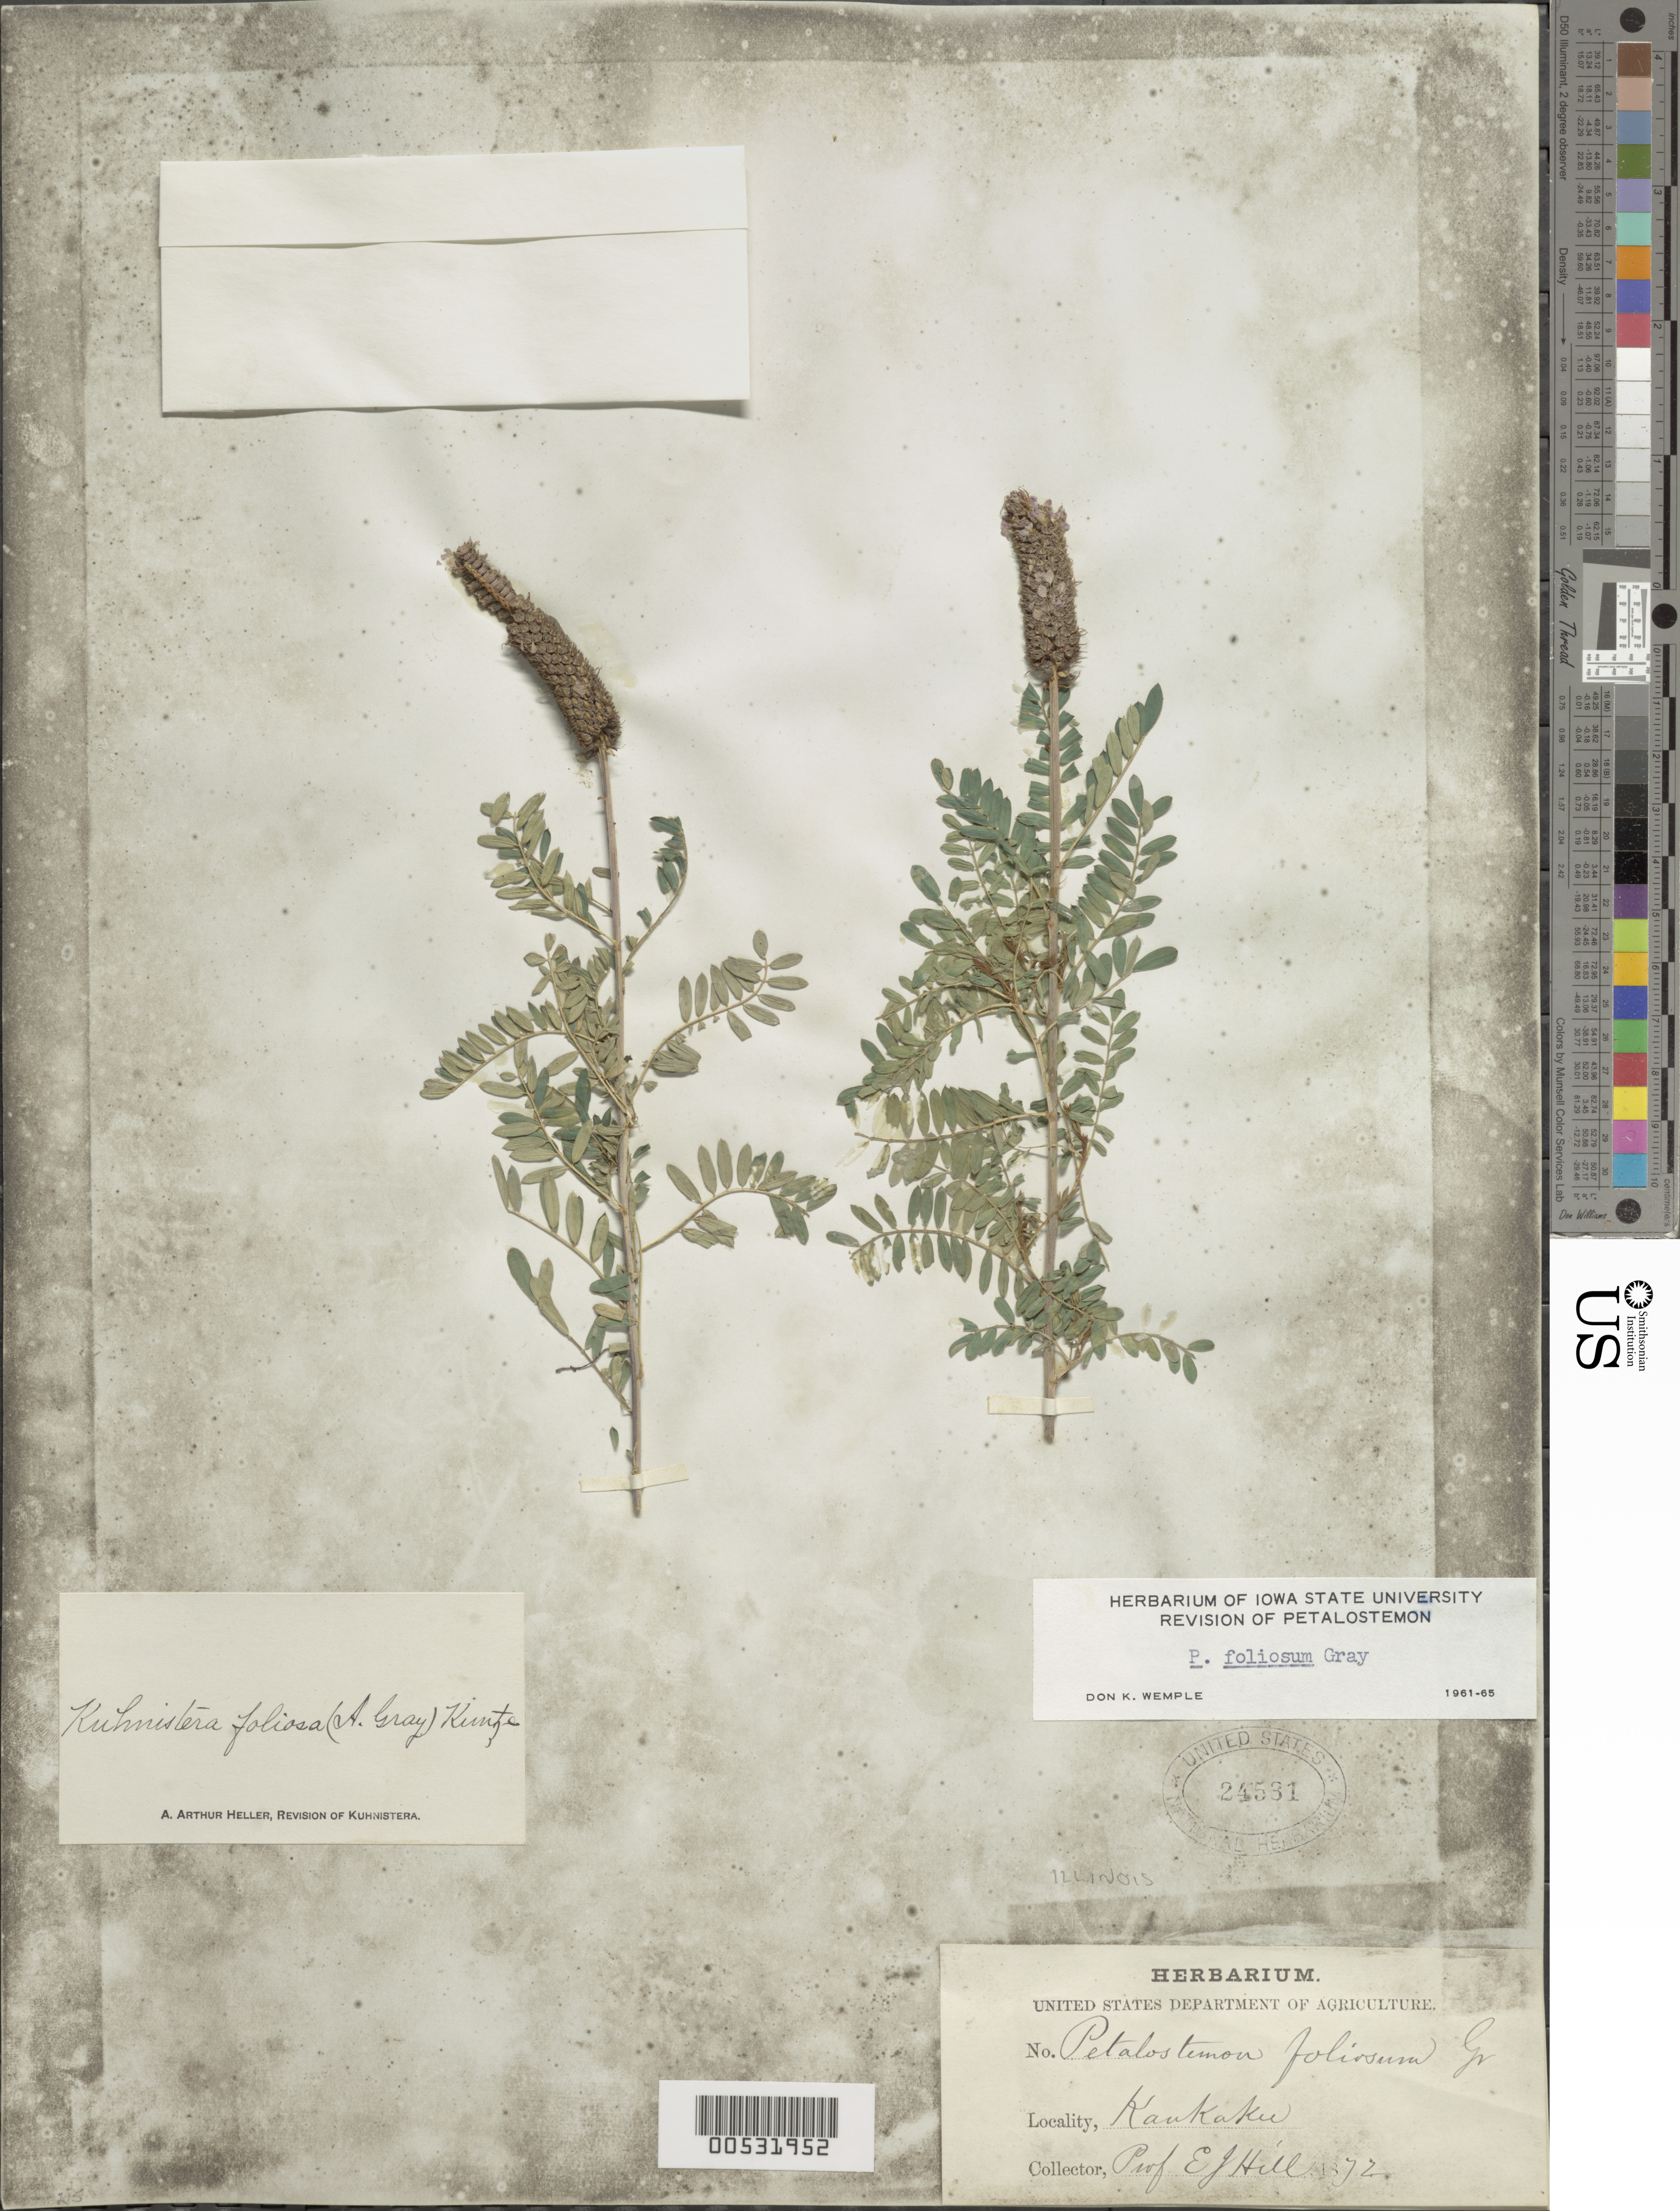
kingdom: Plantae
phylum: Tracheophyta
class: Magnoliopsida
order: Fabales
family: Fabaceae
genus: Dalea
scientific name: Dalea foliosa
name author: (Aiton) Barneby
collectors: E. J. Hill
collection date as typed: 1872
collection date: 1872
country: United States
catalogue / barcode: US 24531